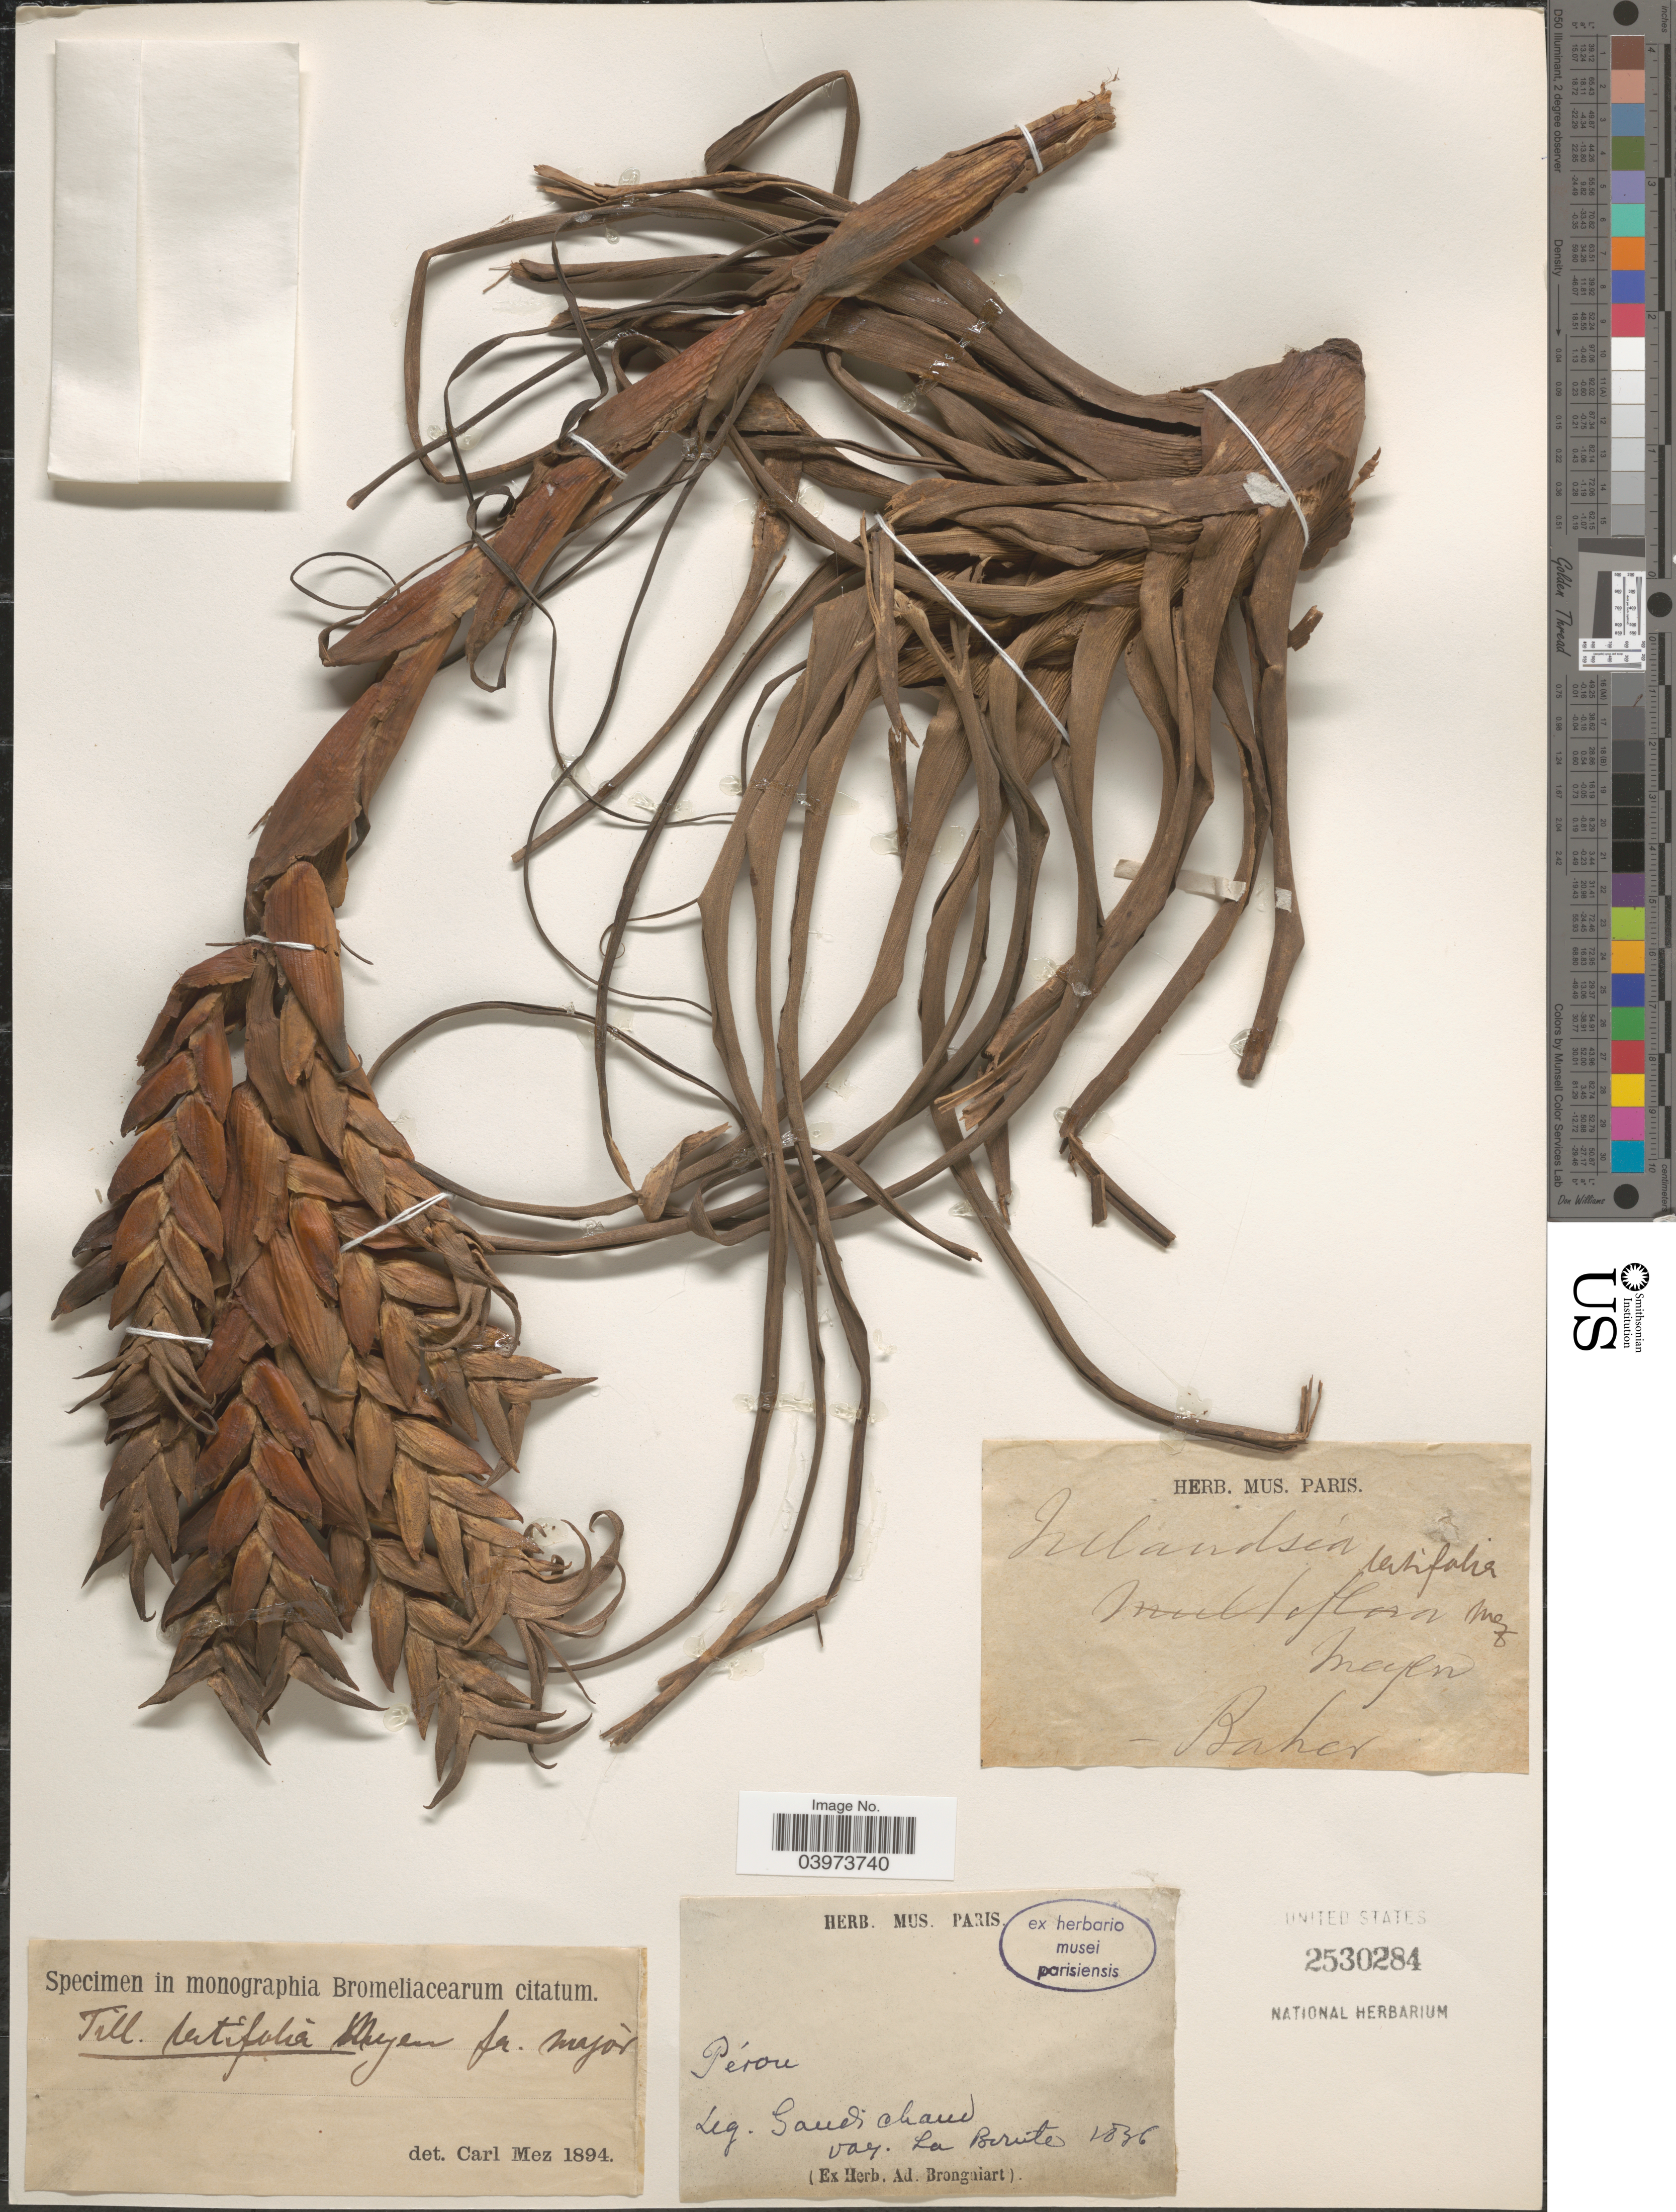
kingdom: Plantae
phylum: Tracheophyta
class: Liliopsida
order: Poales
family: Bromeliaceae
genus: Tillandsia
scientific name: Tillandsia latifolia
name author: Meyen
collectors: C. Gaudichaud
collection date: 1836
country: Peru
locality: Var. La Bomte. [interpreted] [unsure placement]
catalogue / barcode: US 2530284